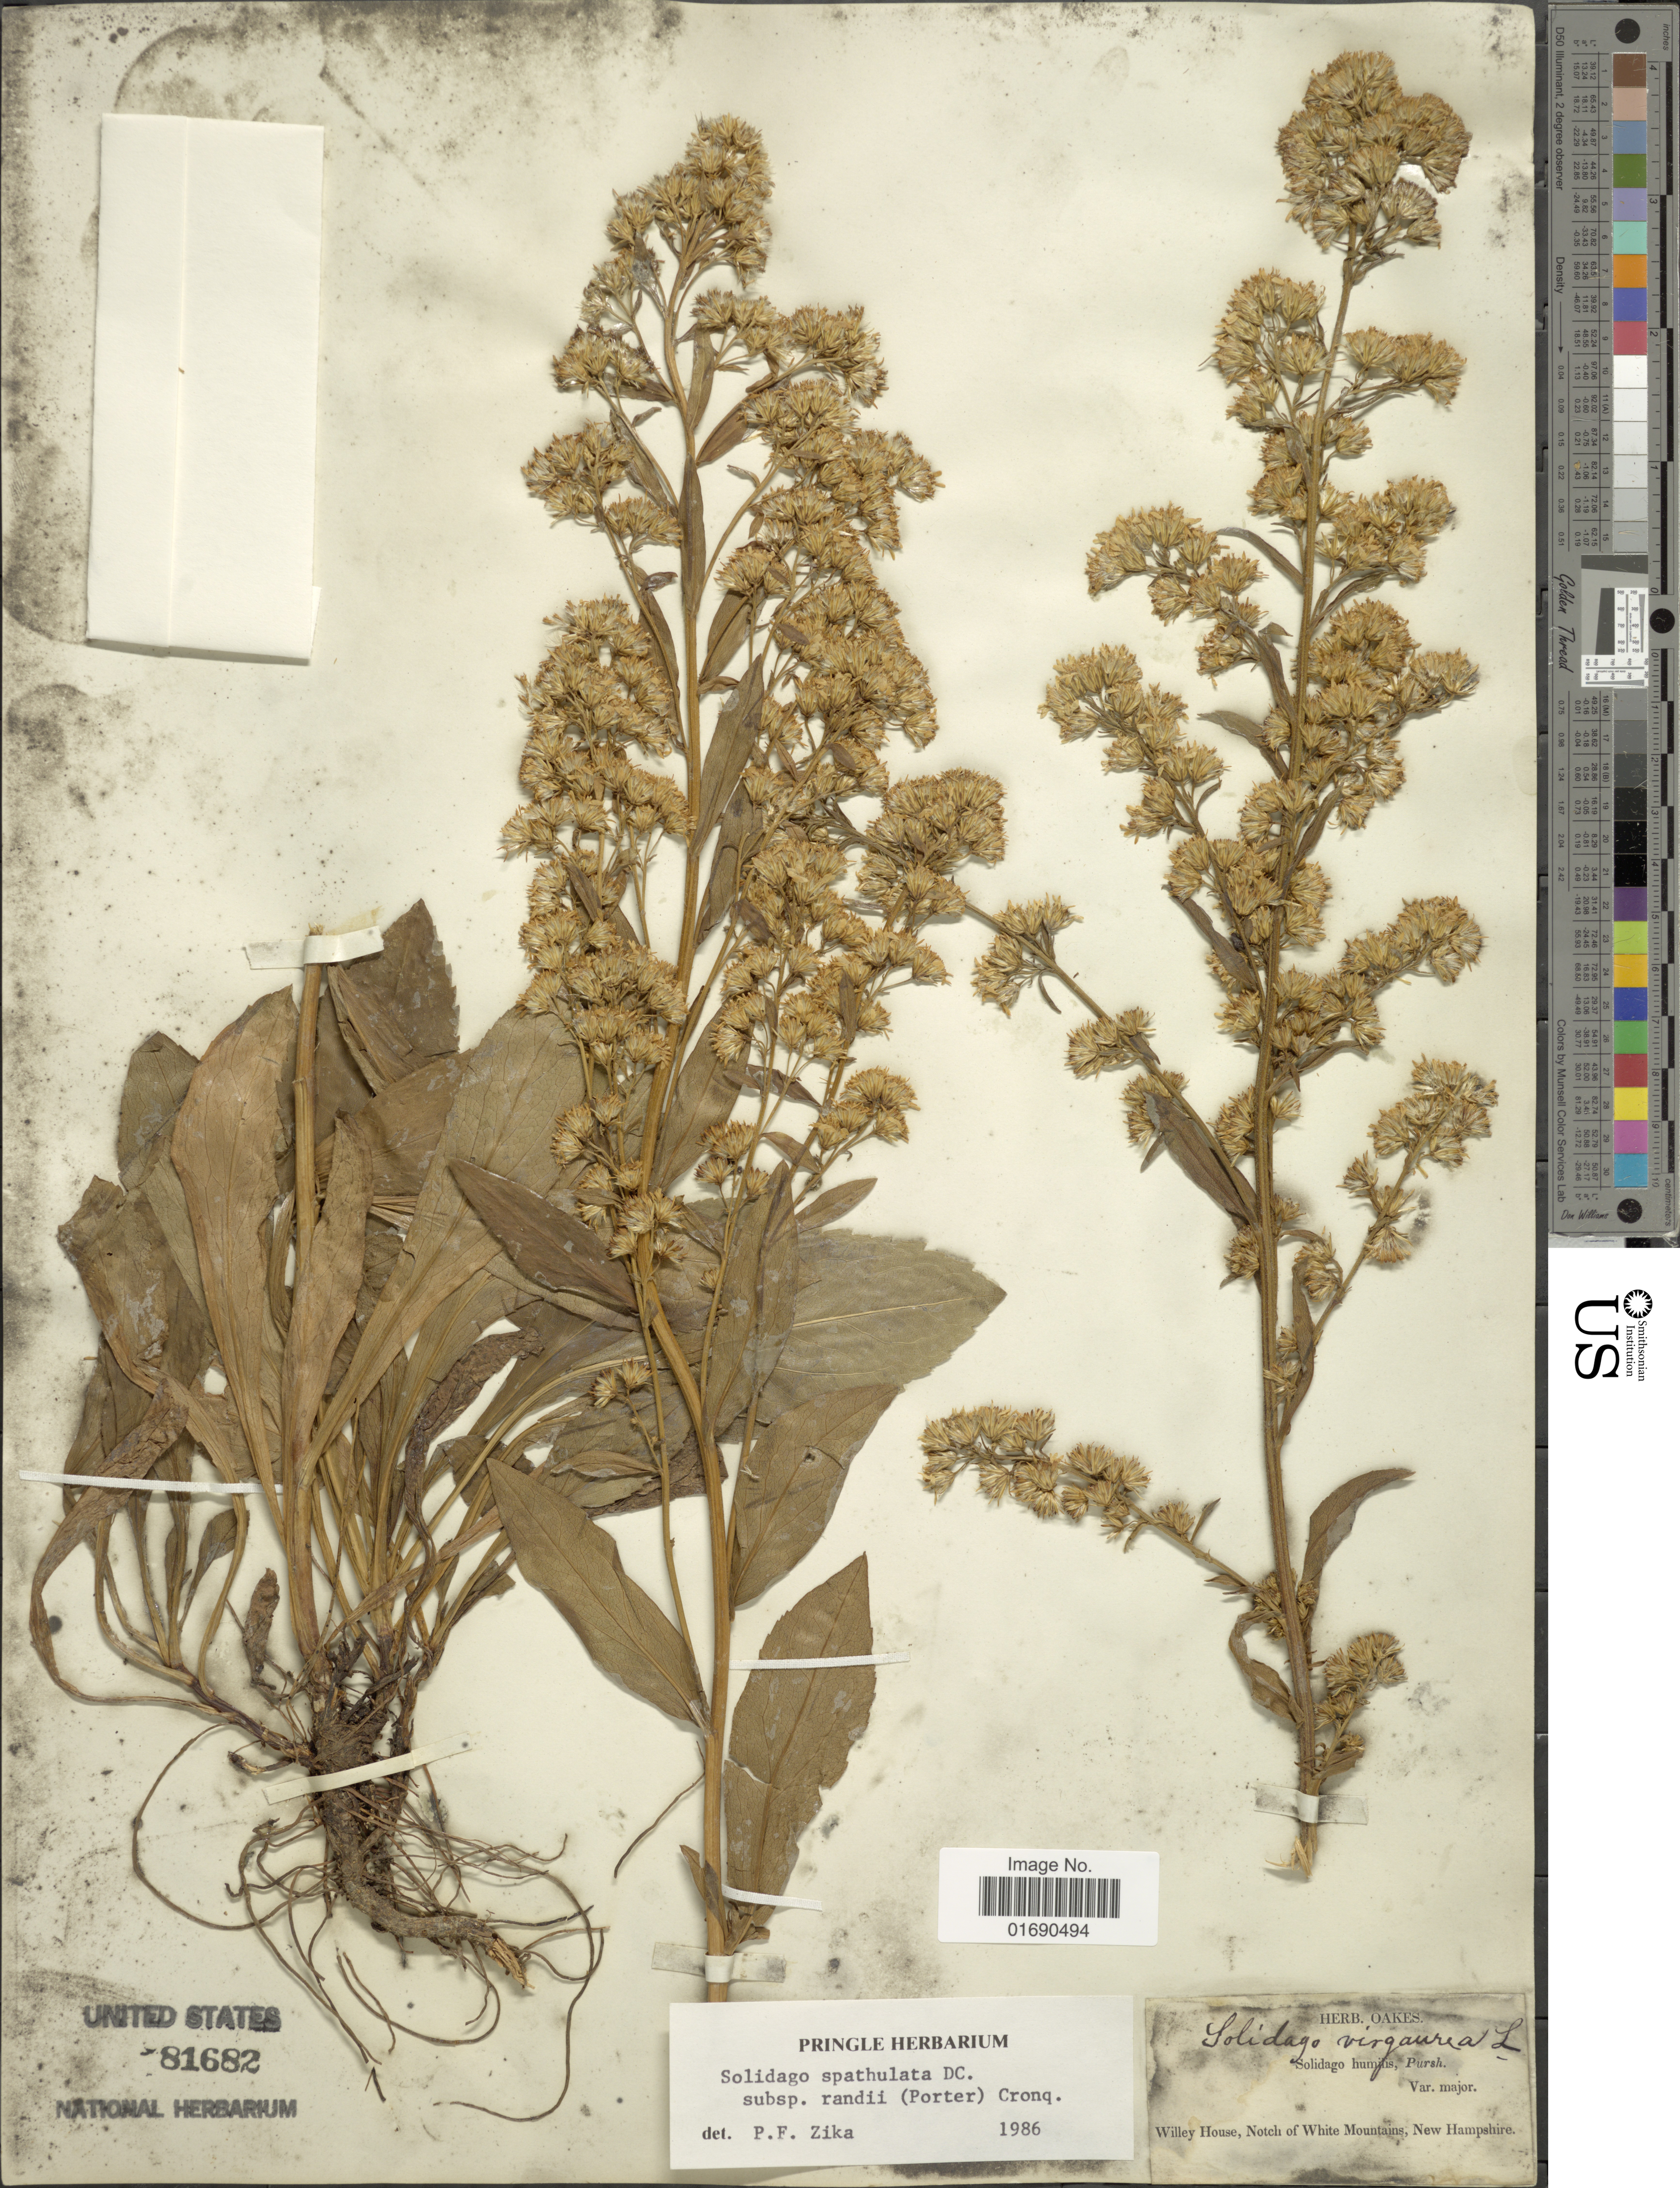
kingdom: Plantae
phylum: Tracheophyta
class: Magnoliopsida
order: Asterales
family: Asteraceae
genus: Solidago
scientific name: Solidago randii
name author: (Porter) Britton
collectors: ex herb. Oakes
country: United States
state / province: New Hampshire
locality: Willey House, Notch of White Mountains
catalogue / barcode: US 81682